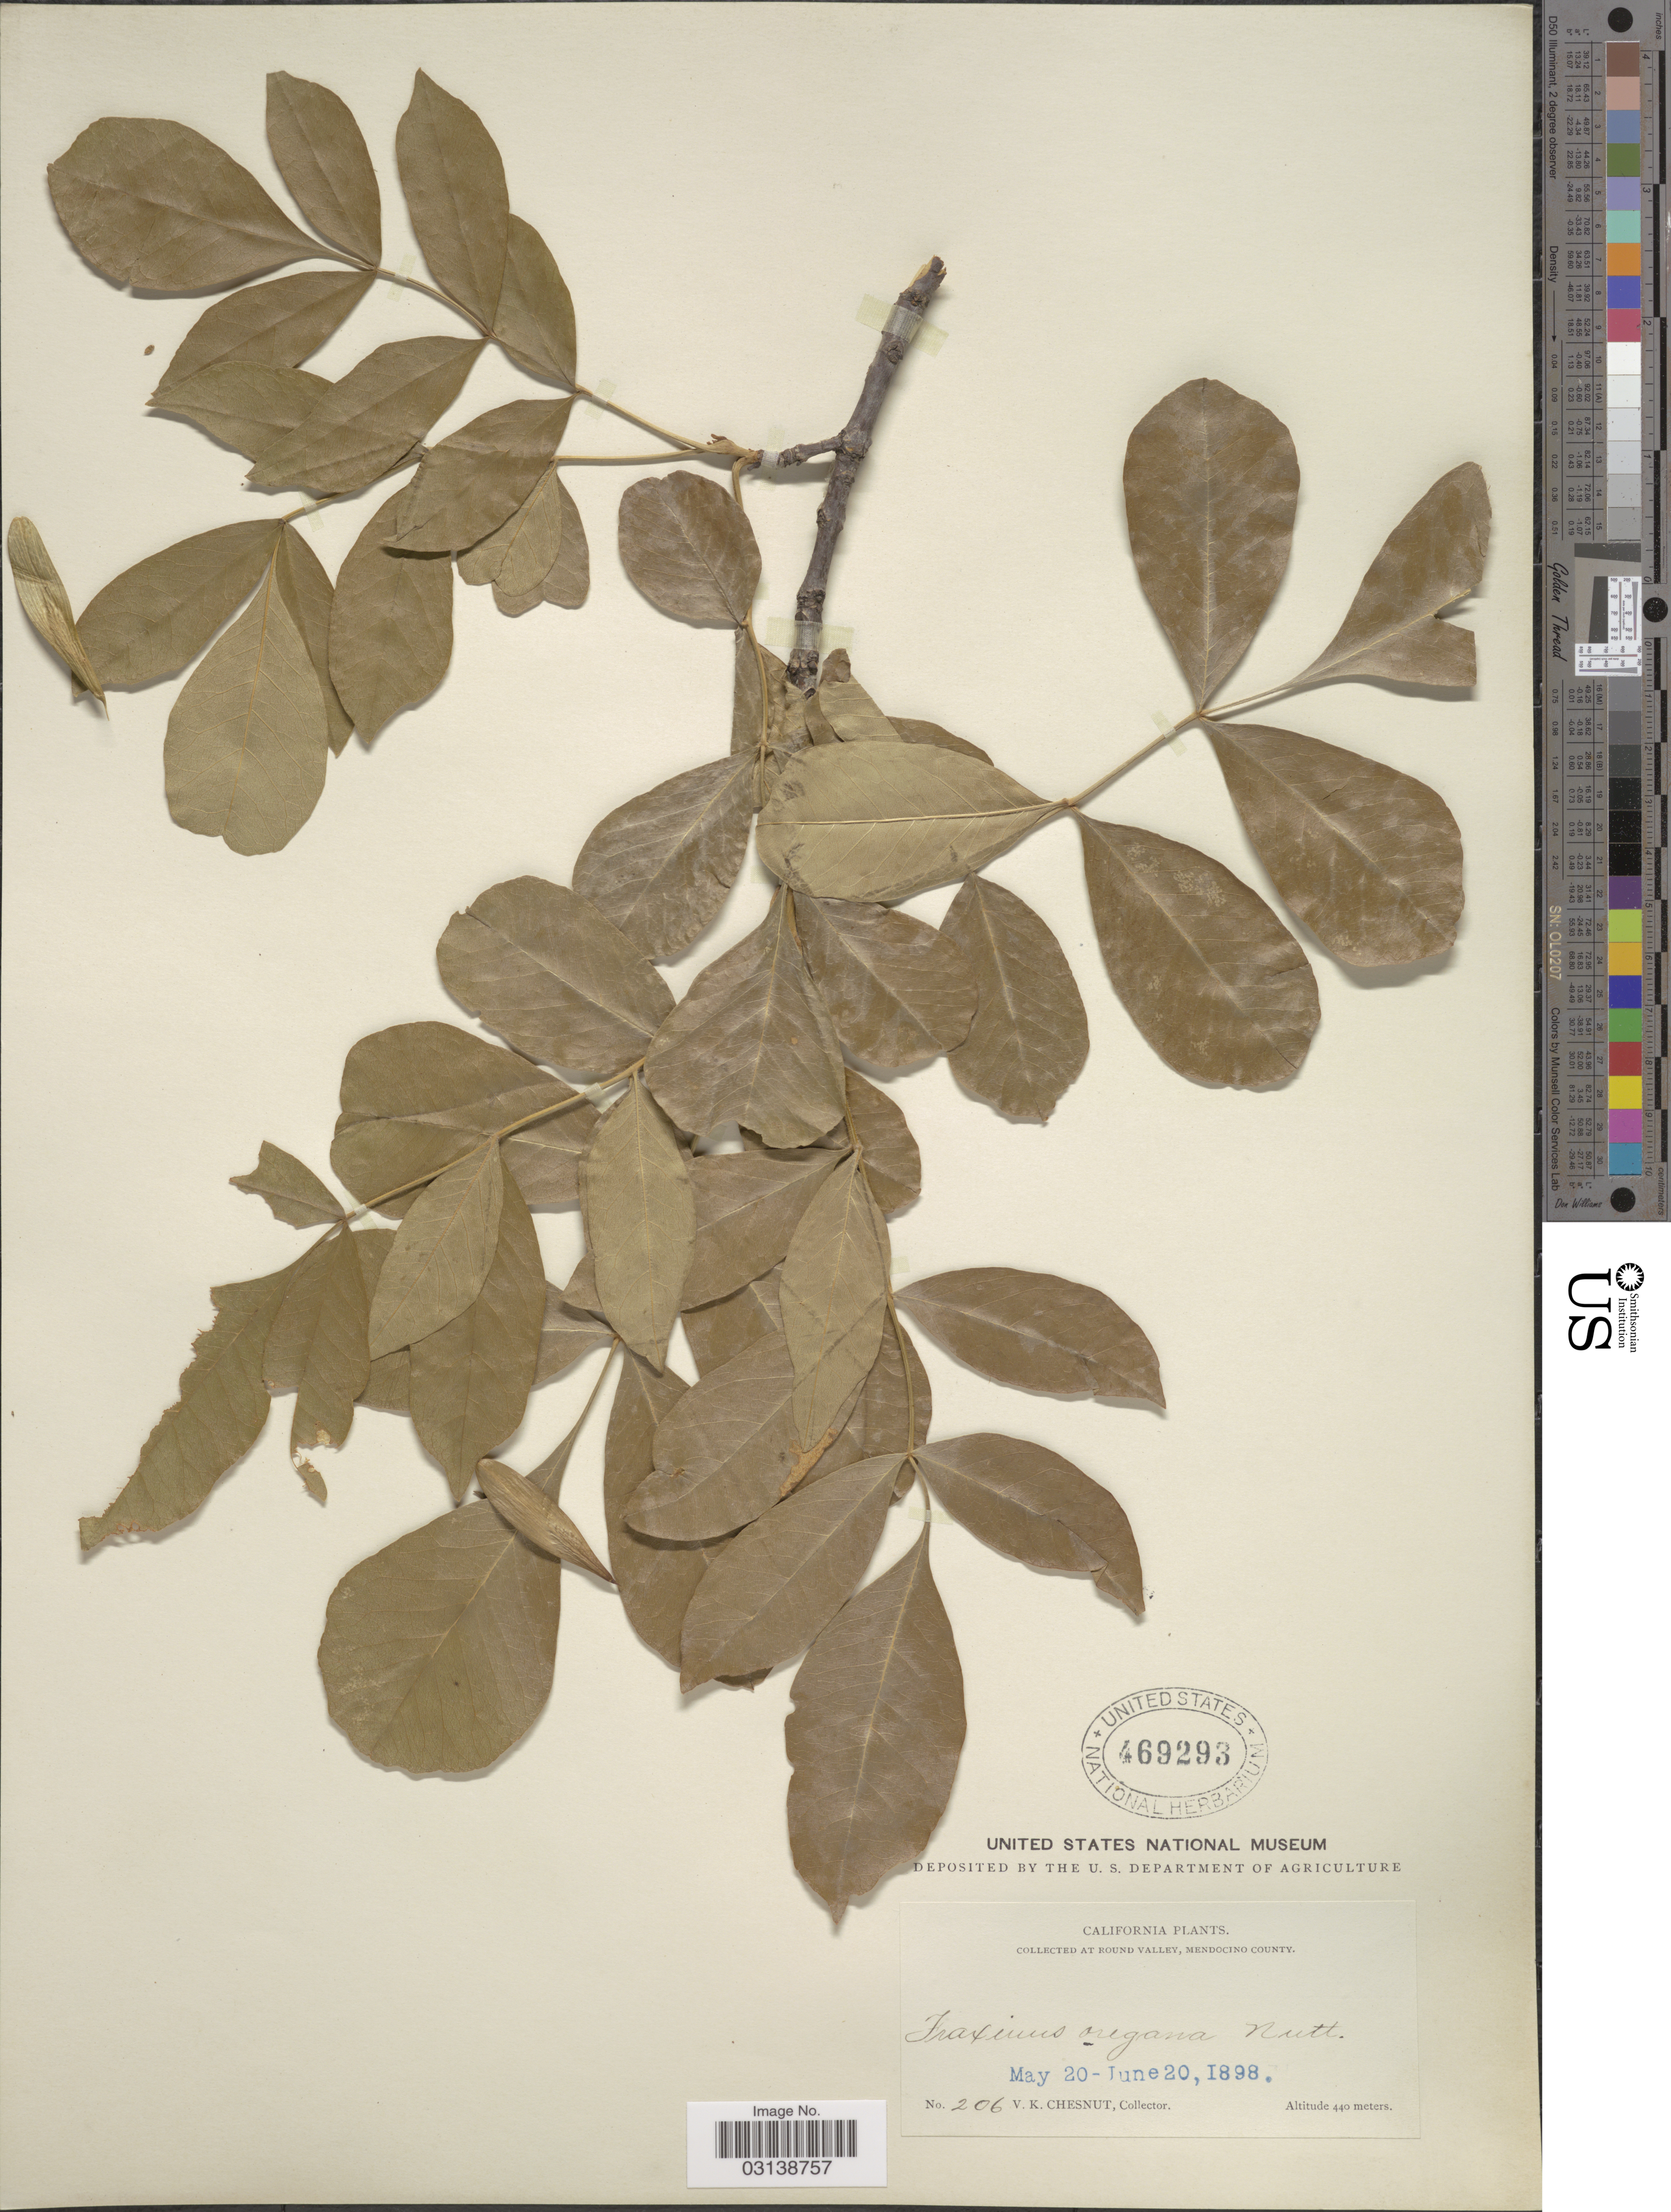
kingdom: Plantae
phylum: Tracheophyta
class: Magnoliopsida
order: Lamiales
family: Oleaceae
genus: Fraxinus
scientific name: Fraxinus latifolia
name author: Benth.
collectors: V. Chesnut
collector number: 206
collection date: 1898-05-20/1898-06-20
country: United States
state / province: California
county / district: Mendocino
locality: Round Valley, Mendocino County.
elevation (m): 440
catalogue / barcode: US 469293